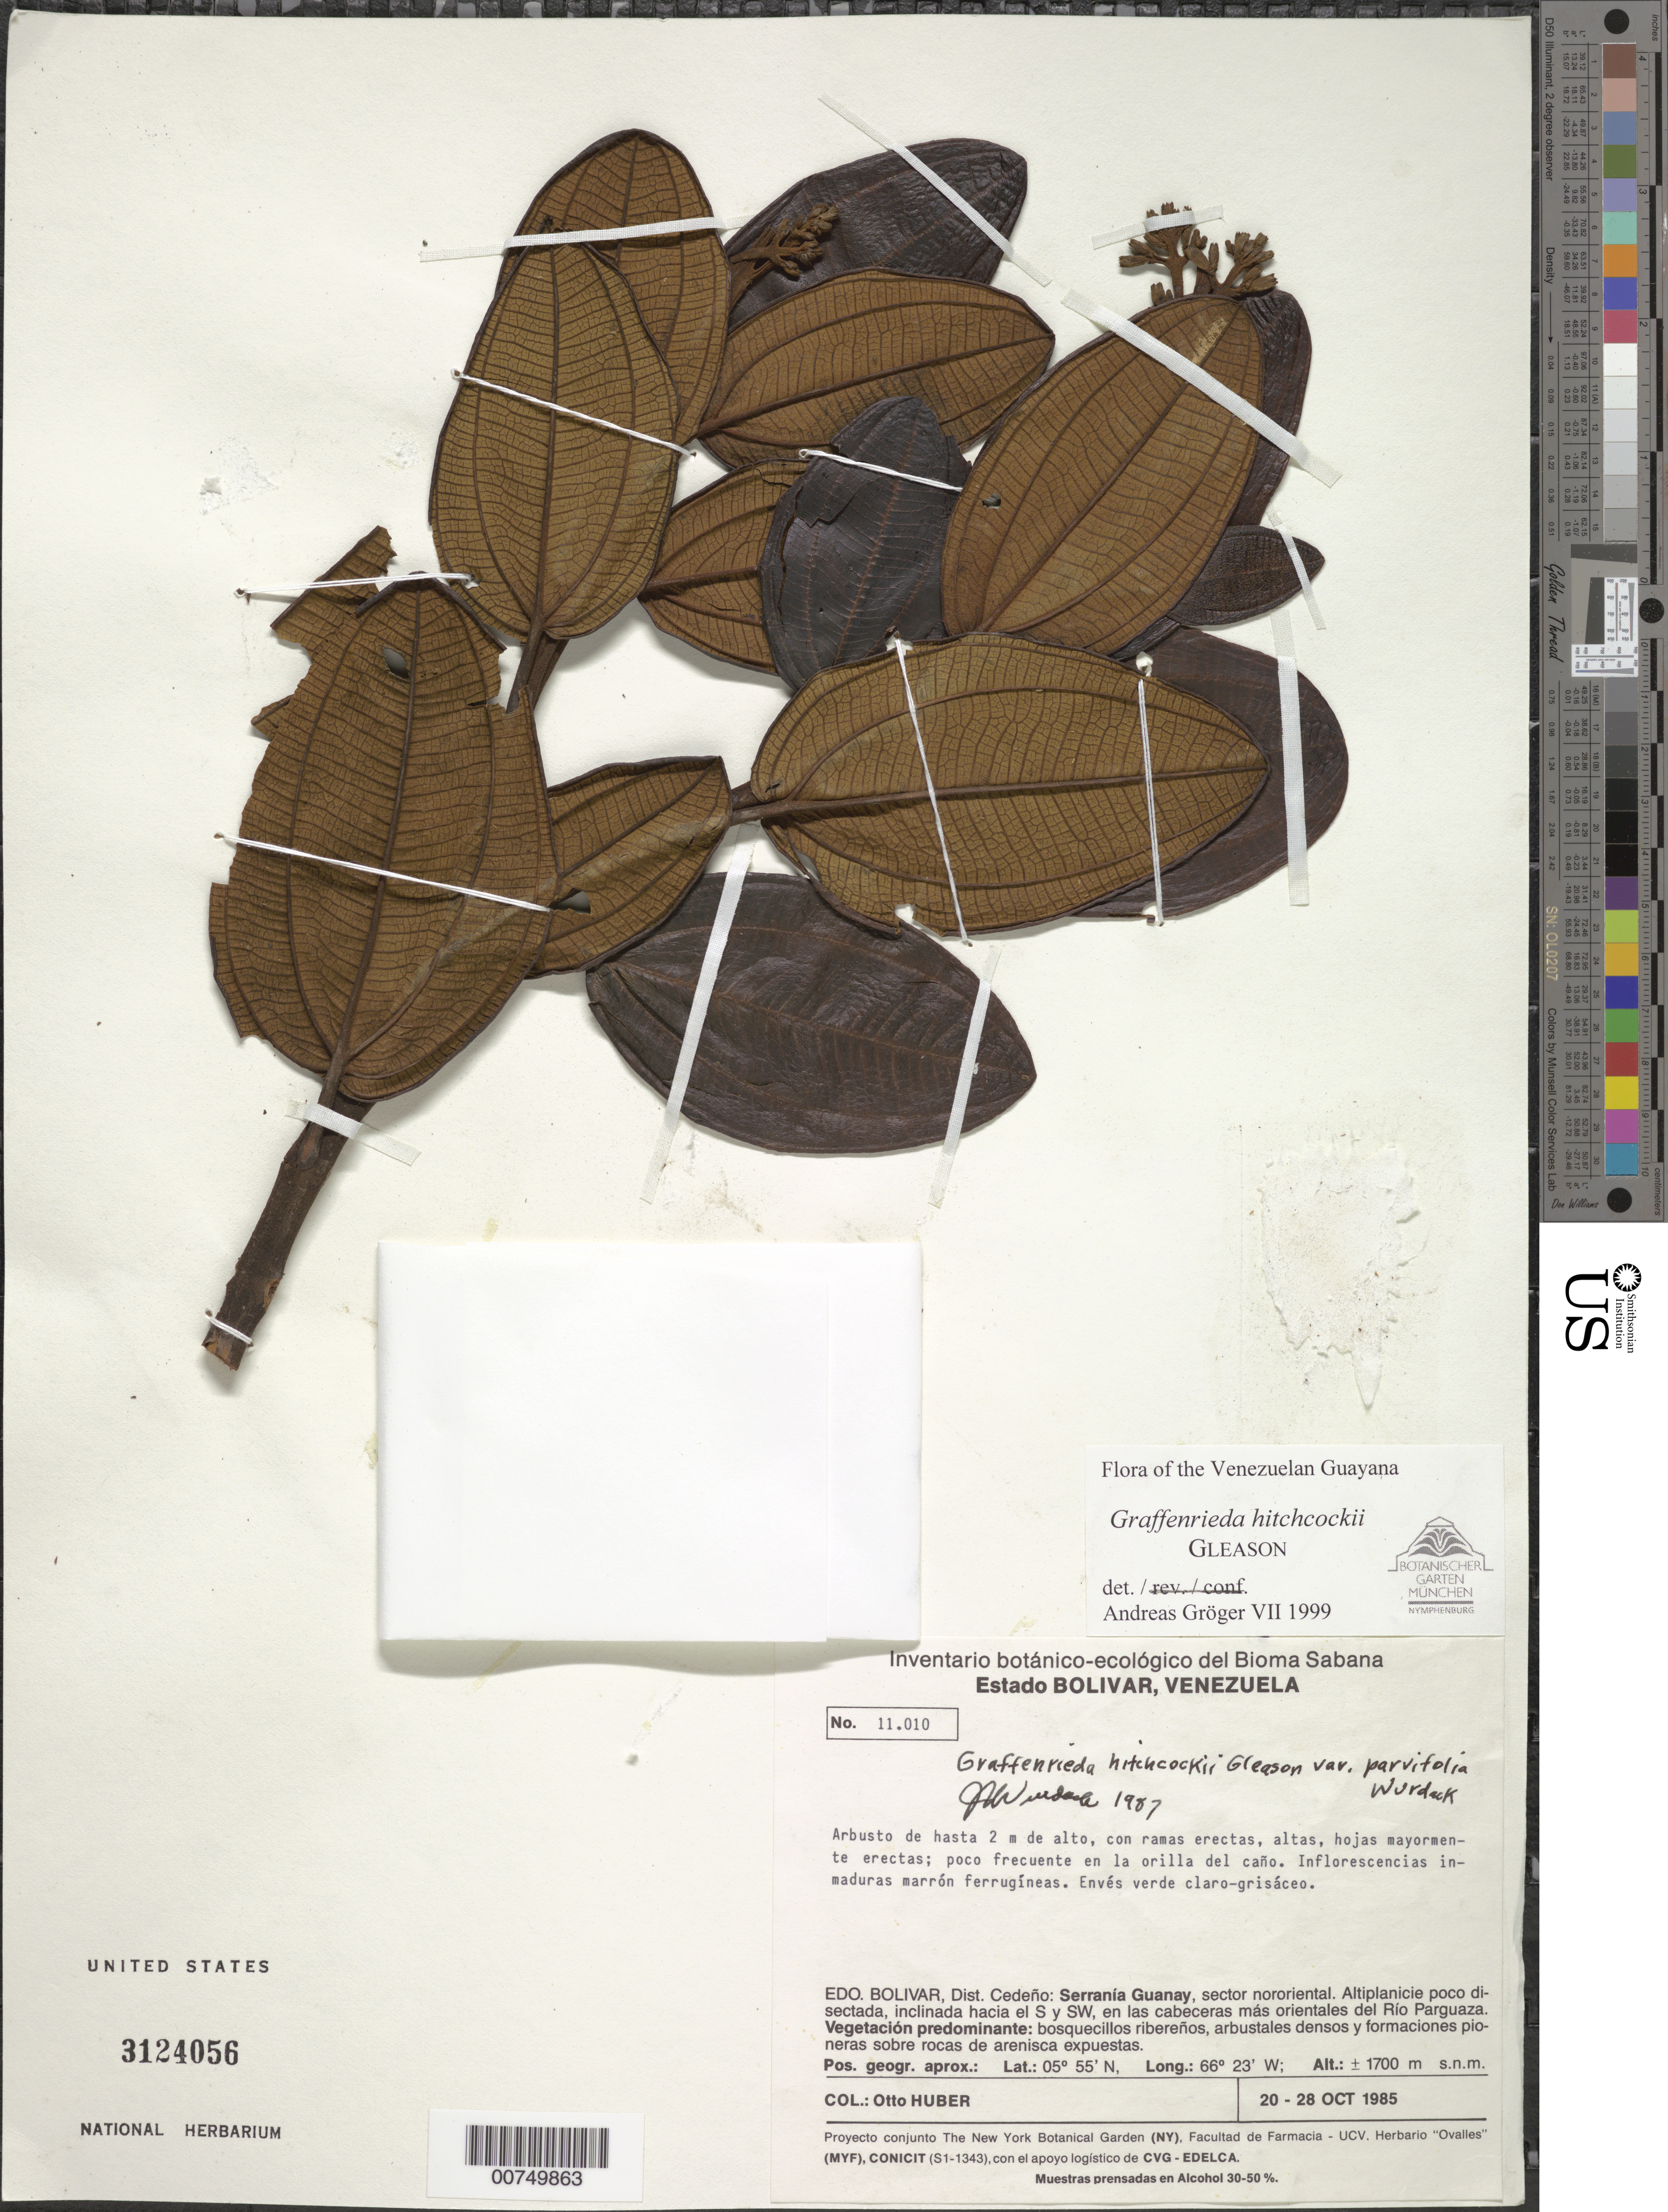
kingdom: Plantae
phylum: Tracheophyta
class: Magnoliopsida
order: Myrtales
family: Melastomataceae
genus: Graffenrieda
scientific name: Graffenrieda hitchcockii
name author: Gleason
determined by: Gröger, A.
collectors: O. Huber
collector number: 11010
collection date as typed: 20-Oct-85 to 28-Oct-85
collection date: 1985-10-20/1985-10-28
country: Venezuela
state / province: Bolívar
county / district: Cedeño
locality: Serrania Guanay, sector nororiental; orientales del Río Parguaza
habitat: Bosquecillos riberenos, arbustales densos y formaciones pioneras; en la orilla del cano; en la orilla del riachuelo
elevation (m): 1700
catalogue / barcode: US 3124056